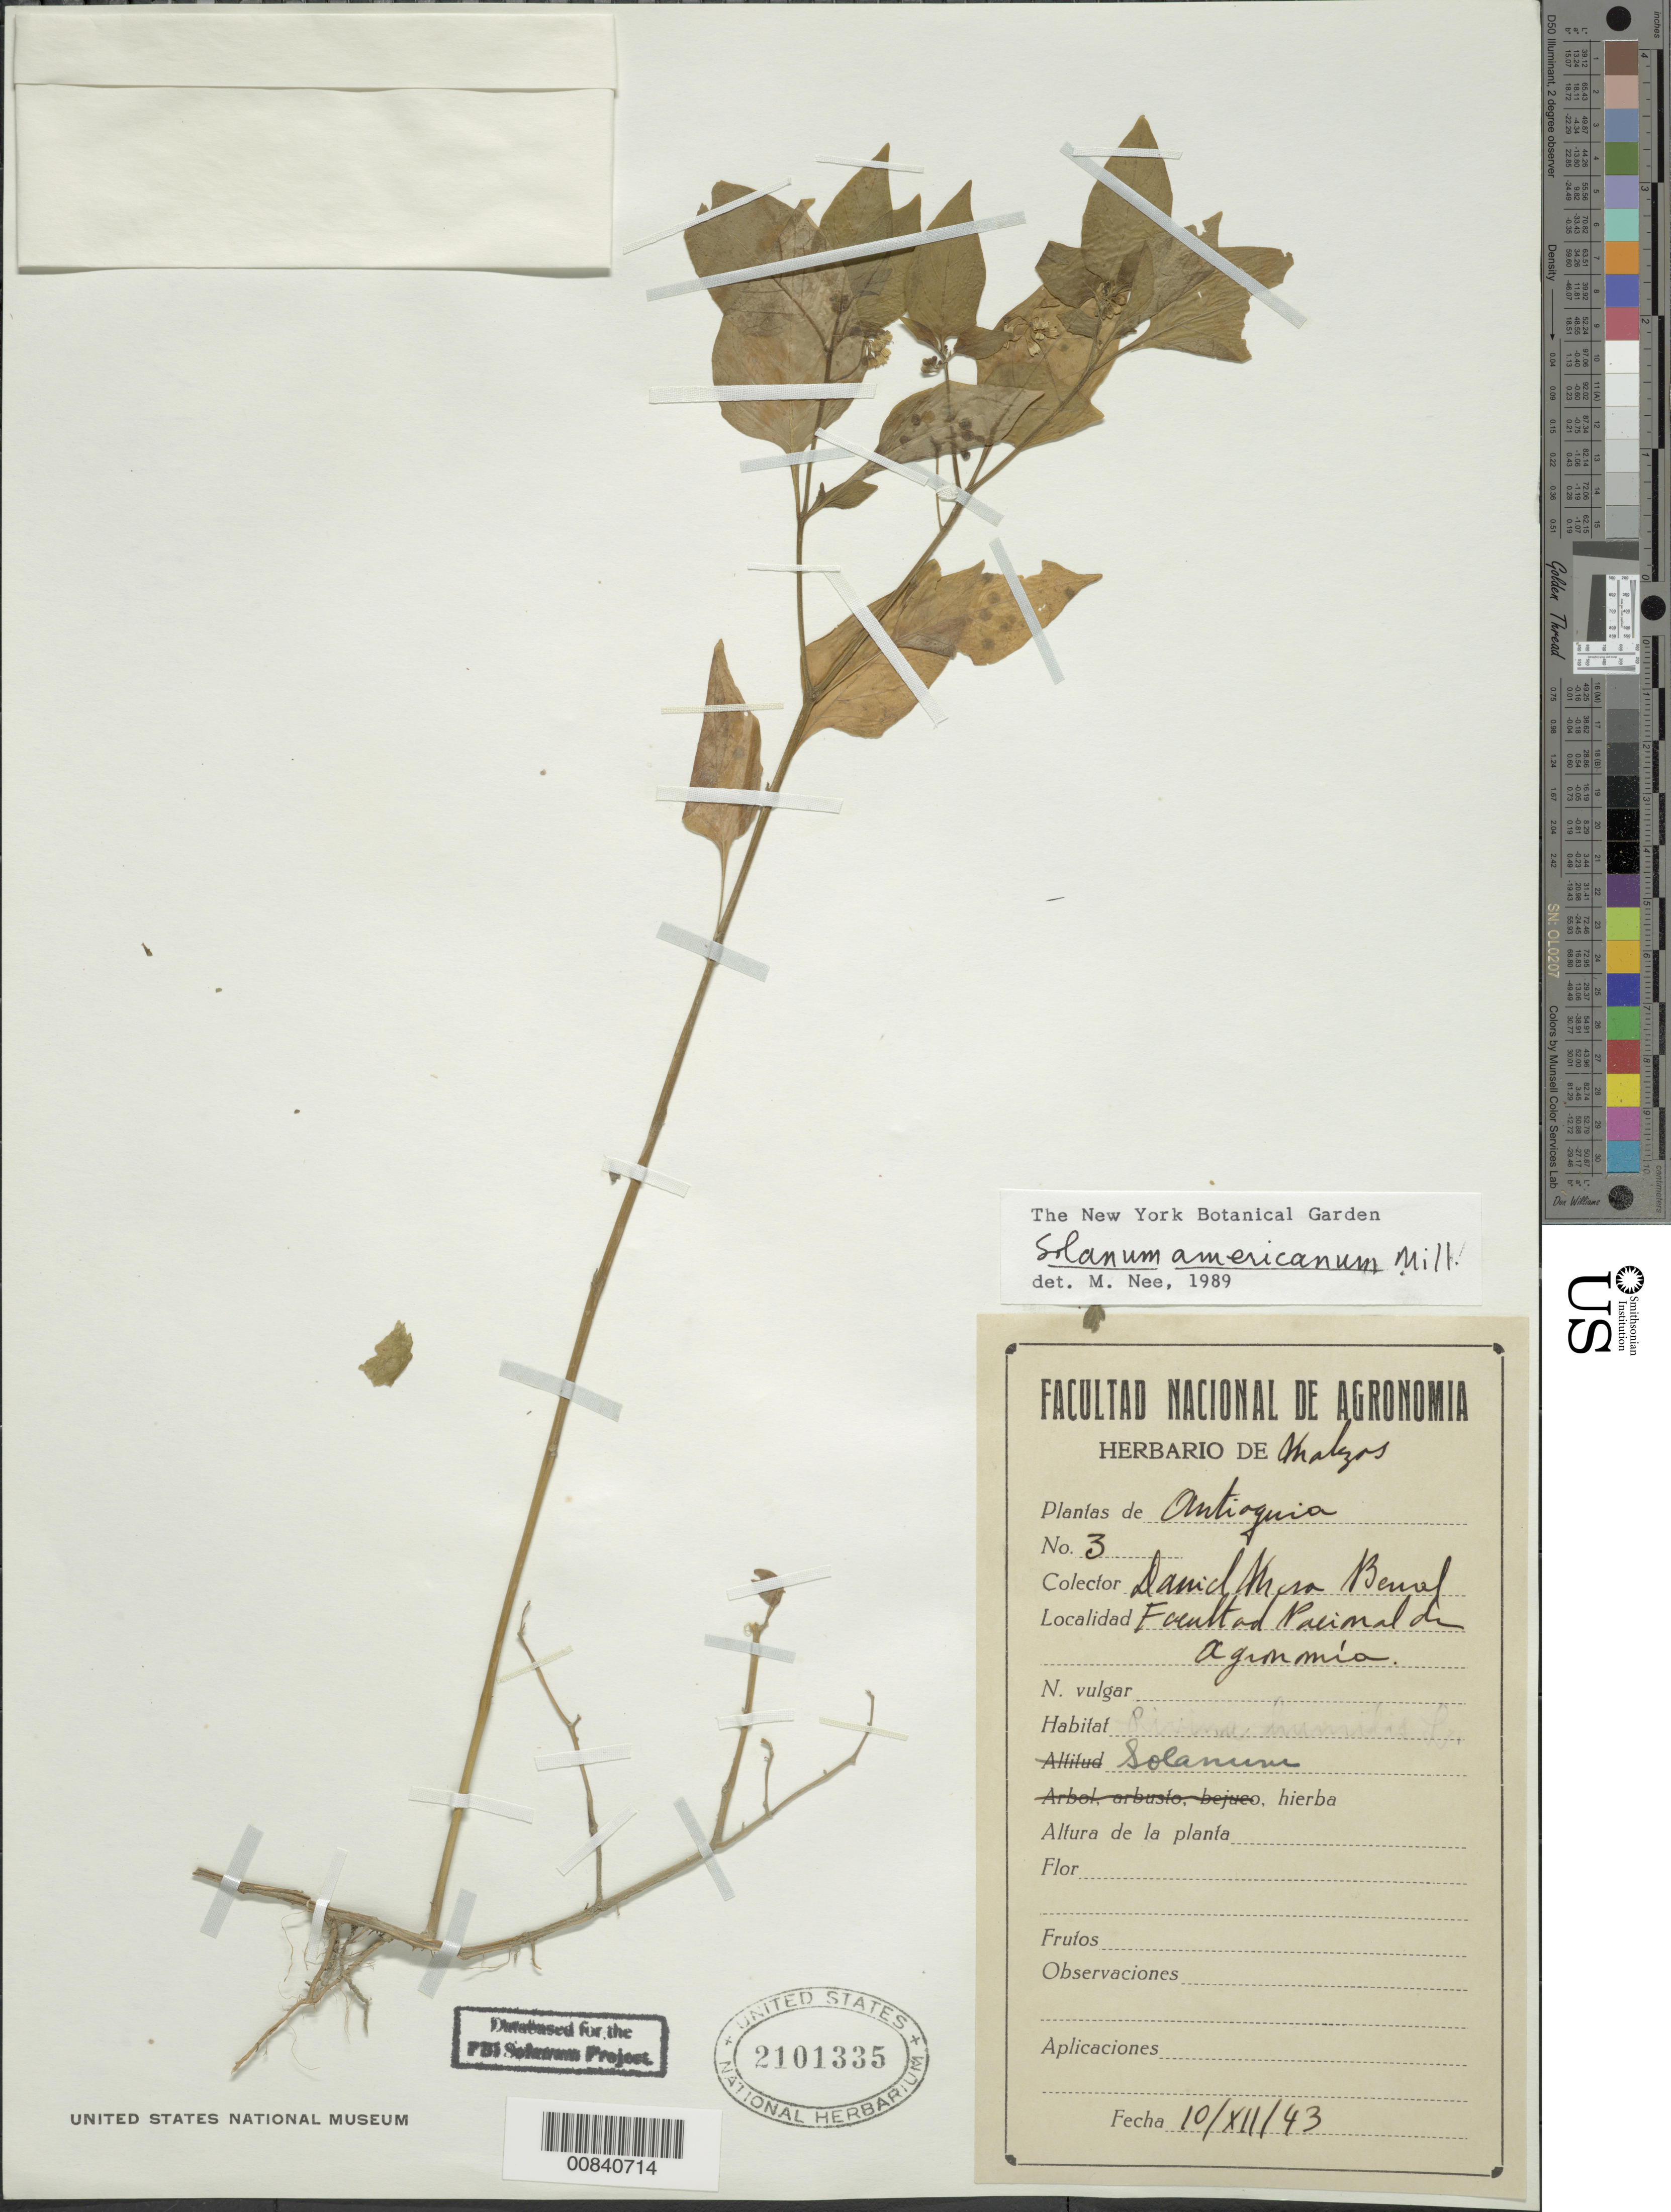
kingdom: Plantae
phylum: Tracheophyta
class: Magnoliopsida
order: Solanales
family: Solanaceae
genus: Solanum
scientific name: Solanum americanum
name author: Mill.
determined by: Nee, Michael H.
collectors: D. Benol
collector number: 3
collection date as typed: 10 Dec 1943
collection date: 1943-12-10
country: Colombia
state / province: Antioquia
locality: Facultad Palimal de Agronomia.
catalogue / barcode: US 2101335